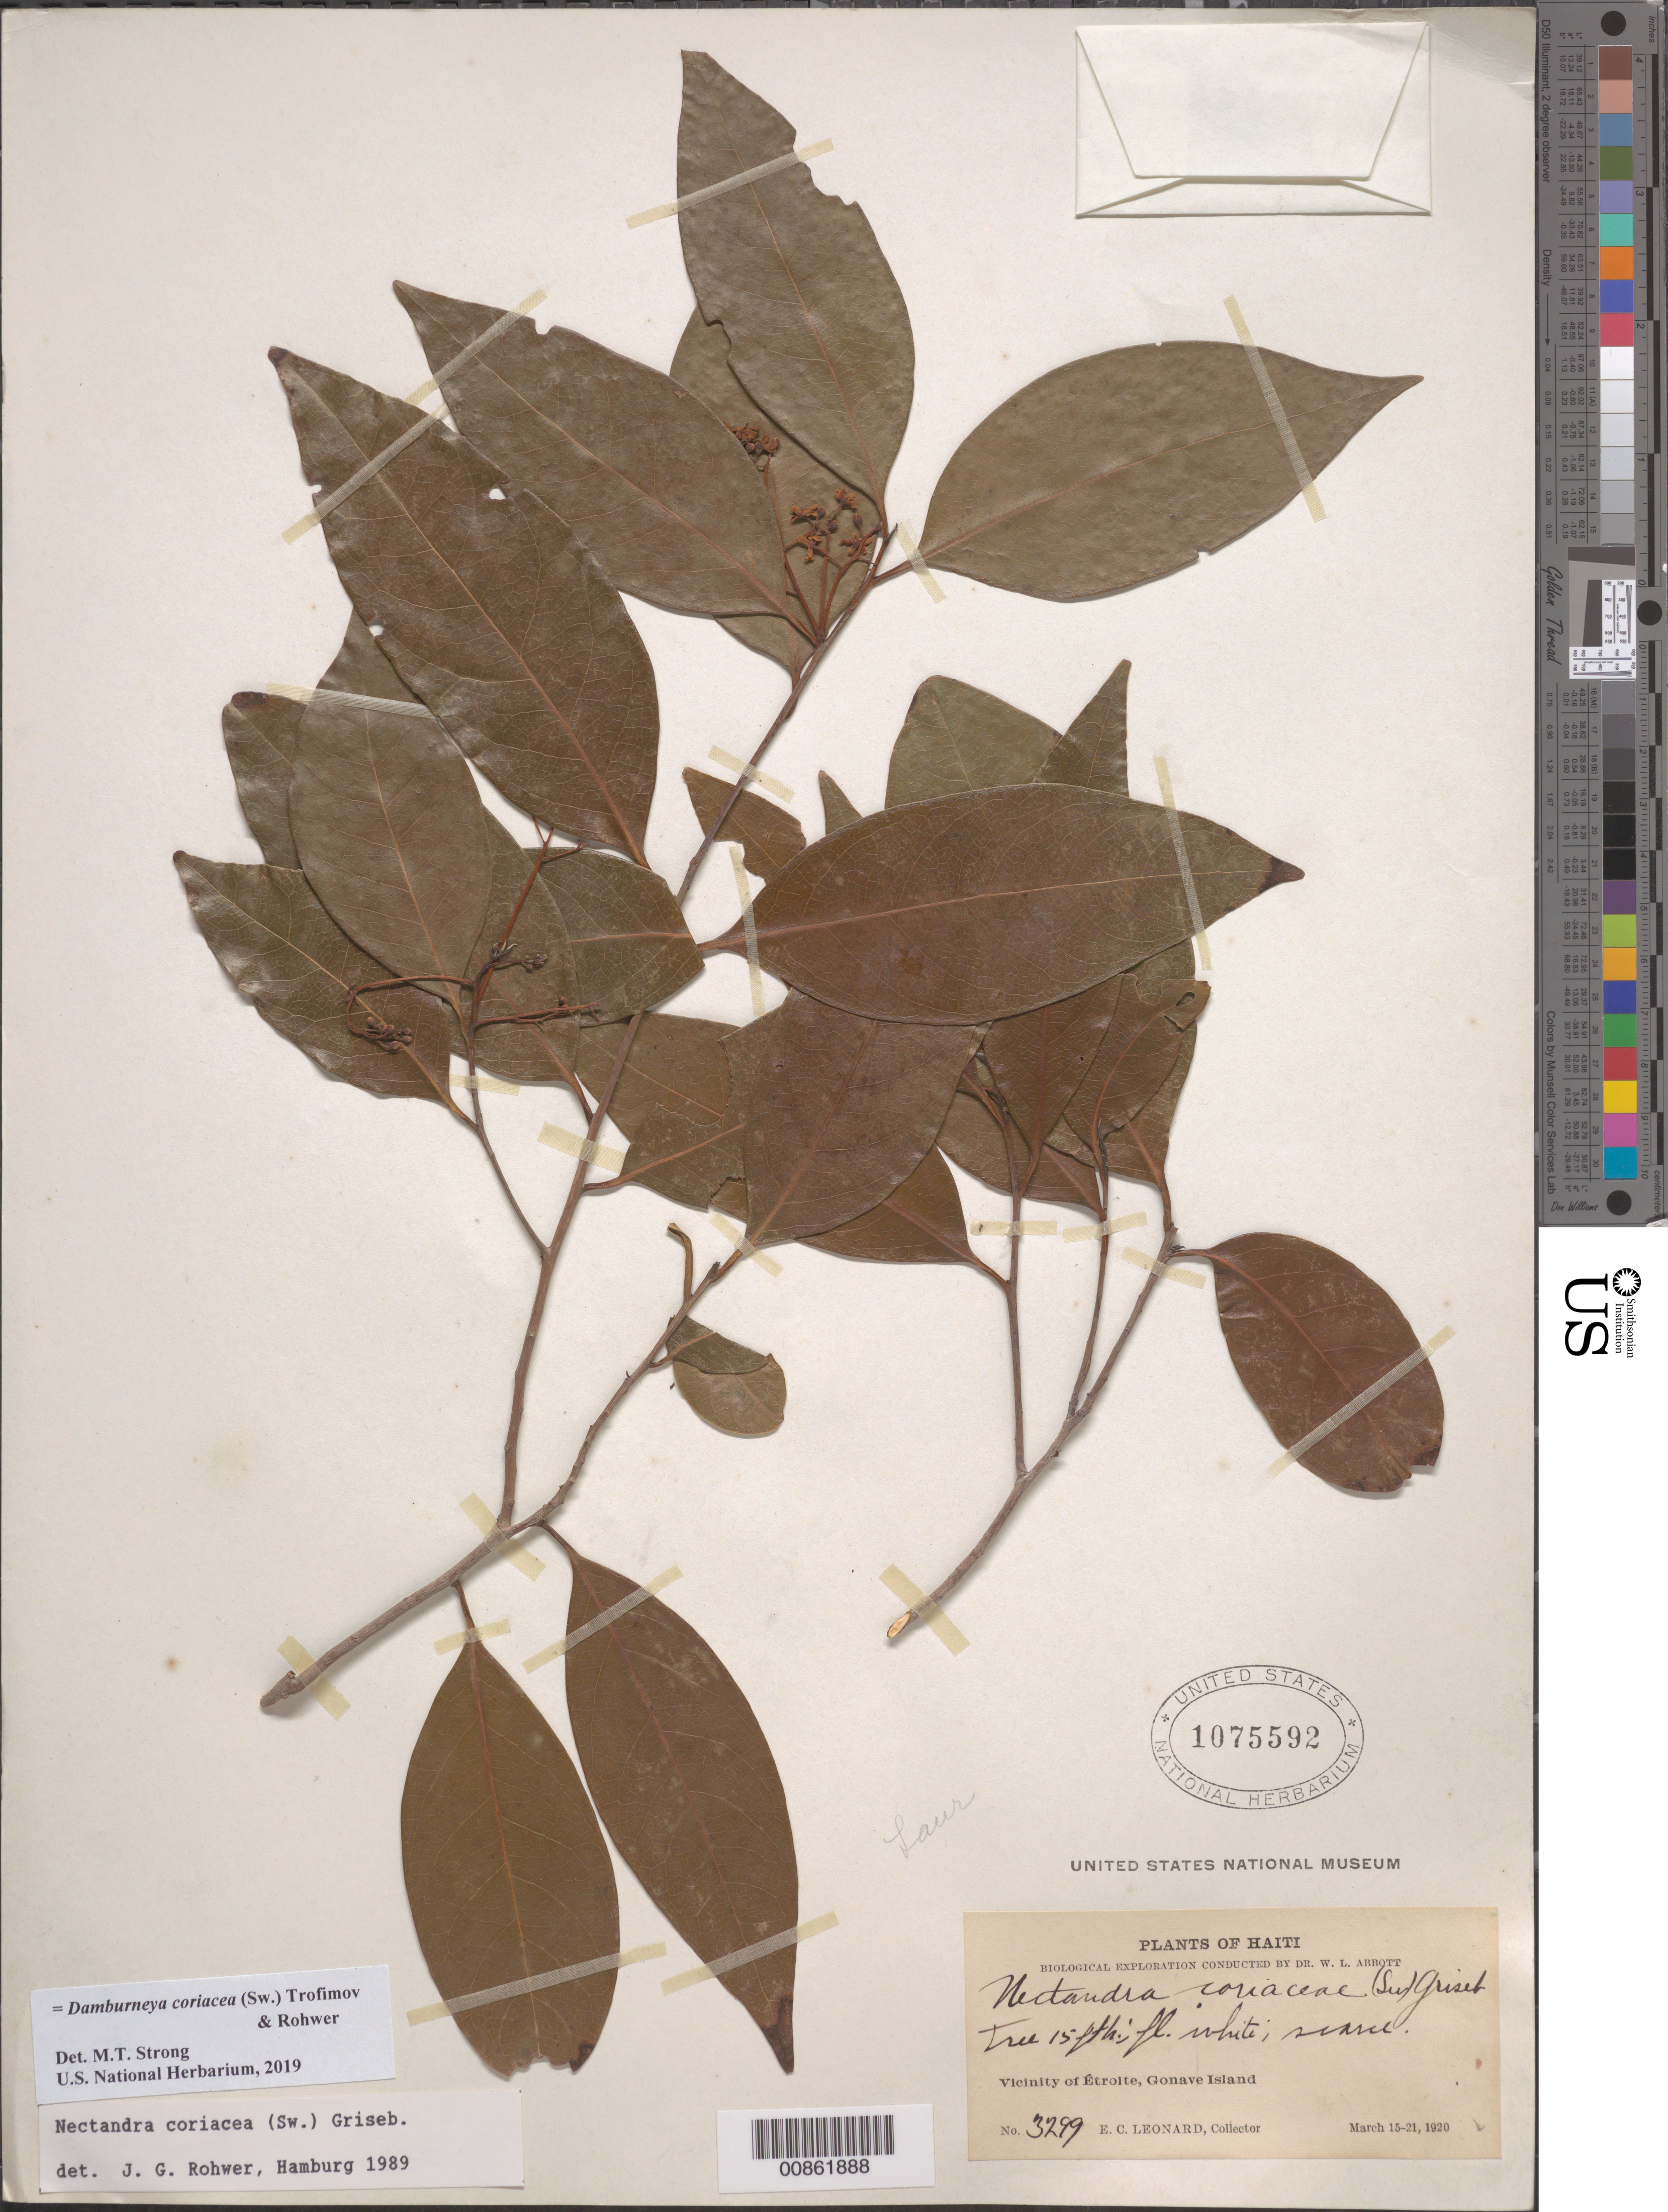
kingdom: Plantae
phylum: Tracheophyta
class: Magnoliopsida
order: Laurales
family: Lauraceae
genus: Damburneya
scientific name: Damburneya coriacea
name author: (Sw.) Trofimov & Rohwer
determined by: Strong, M. T., (US), Smithsonian Institution - National Museum of Natural History (UNITED STATES)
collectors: E. C. Leonard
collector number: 3299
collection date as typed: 15 Mar 1920 to 21 Mar 1920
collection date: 1920-03-15/1920-03-21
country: Haiti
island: Île de la Gonâve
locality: Vicinity of Étroite, Gonave Island.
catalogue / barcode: US 1075592